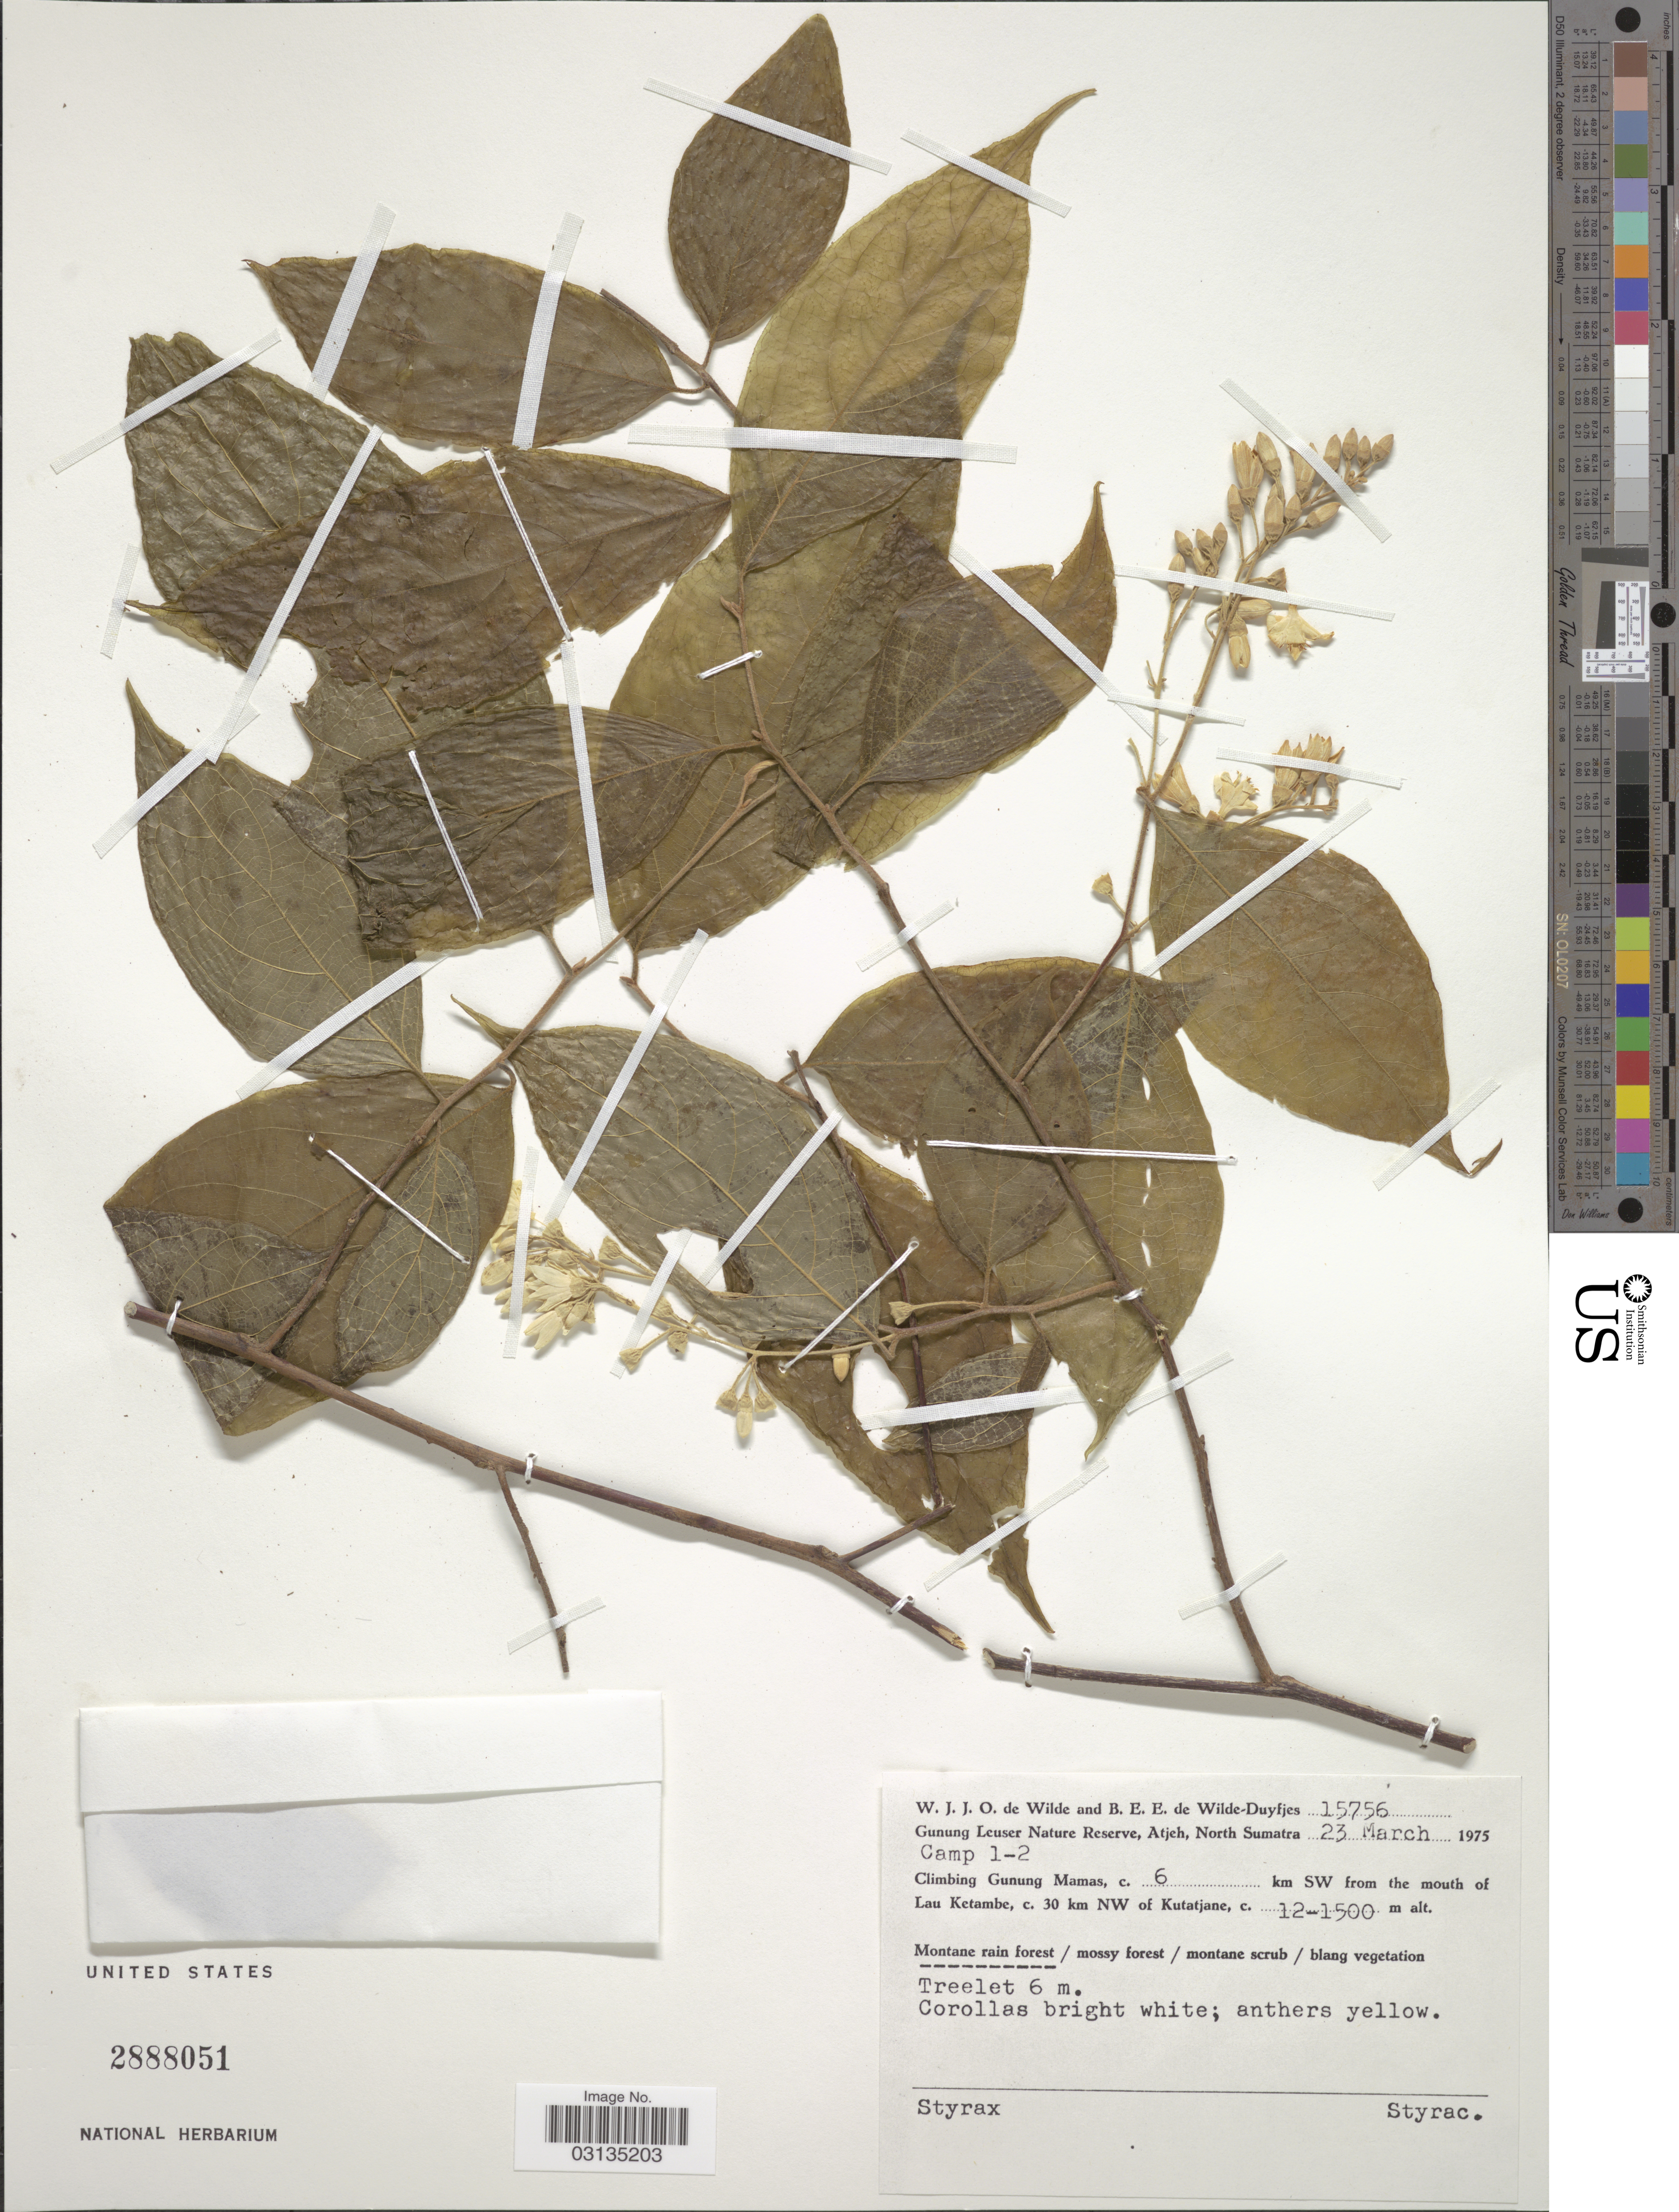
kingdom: Plantae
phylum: Tracheophyta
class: Magnoliopsida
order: Ericales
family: Styracaceae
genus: Styrax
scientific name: Styrax sp.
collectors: W. J. de Wilde & B. E. de Wilde-Duyfjes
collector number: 15756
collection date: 1975-03-23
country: Indonesia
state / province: Sumatra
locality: Gunung Leuser Nature Reserve, Atjeh North Sumatra, Camp 1-2, Climbing Gunung Mamas, c. 6 km SW from the mouth of Lau Ketambe, c. 30 km NW of Kutatjane.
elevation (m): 1200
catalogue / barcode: US 2888051